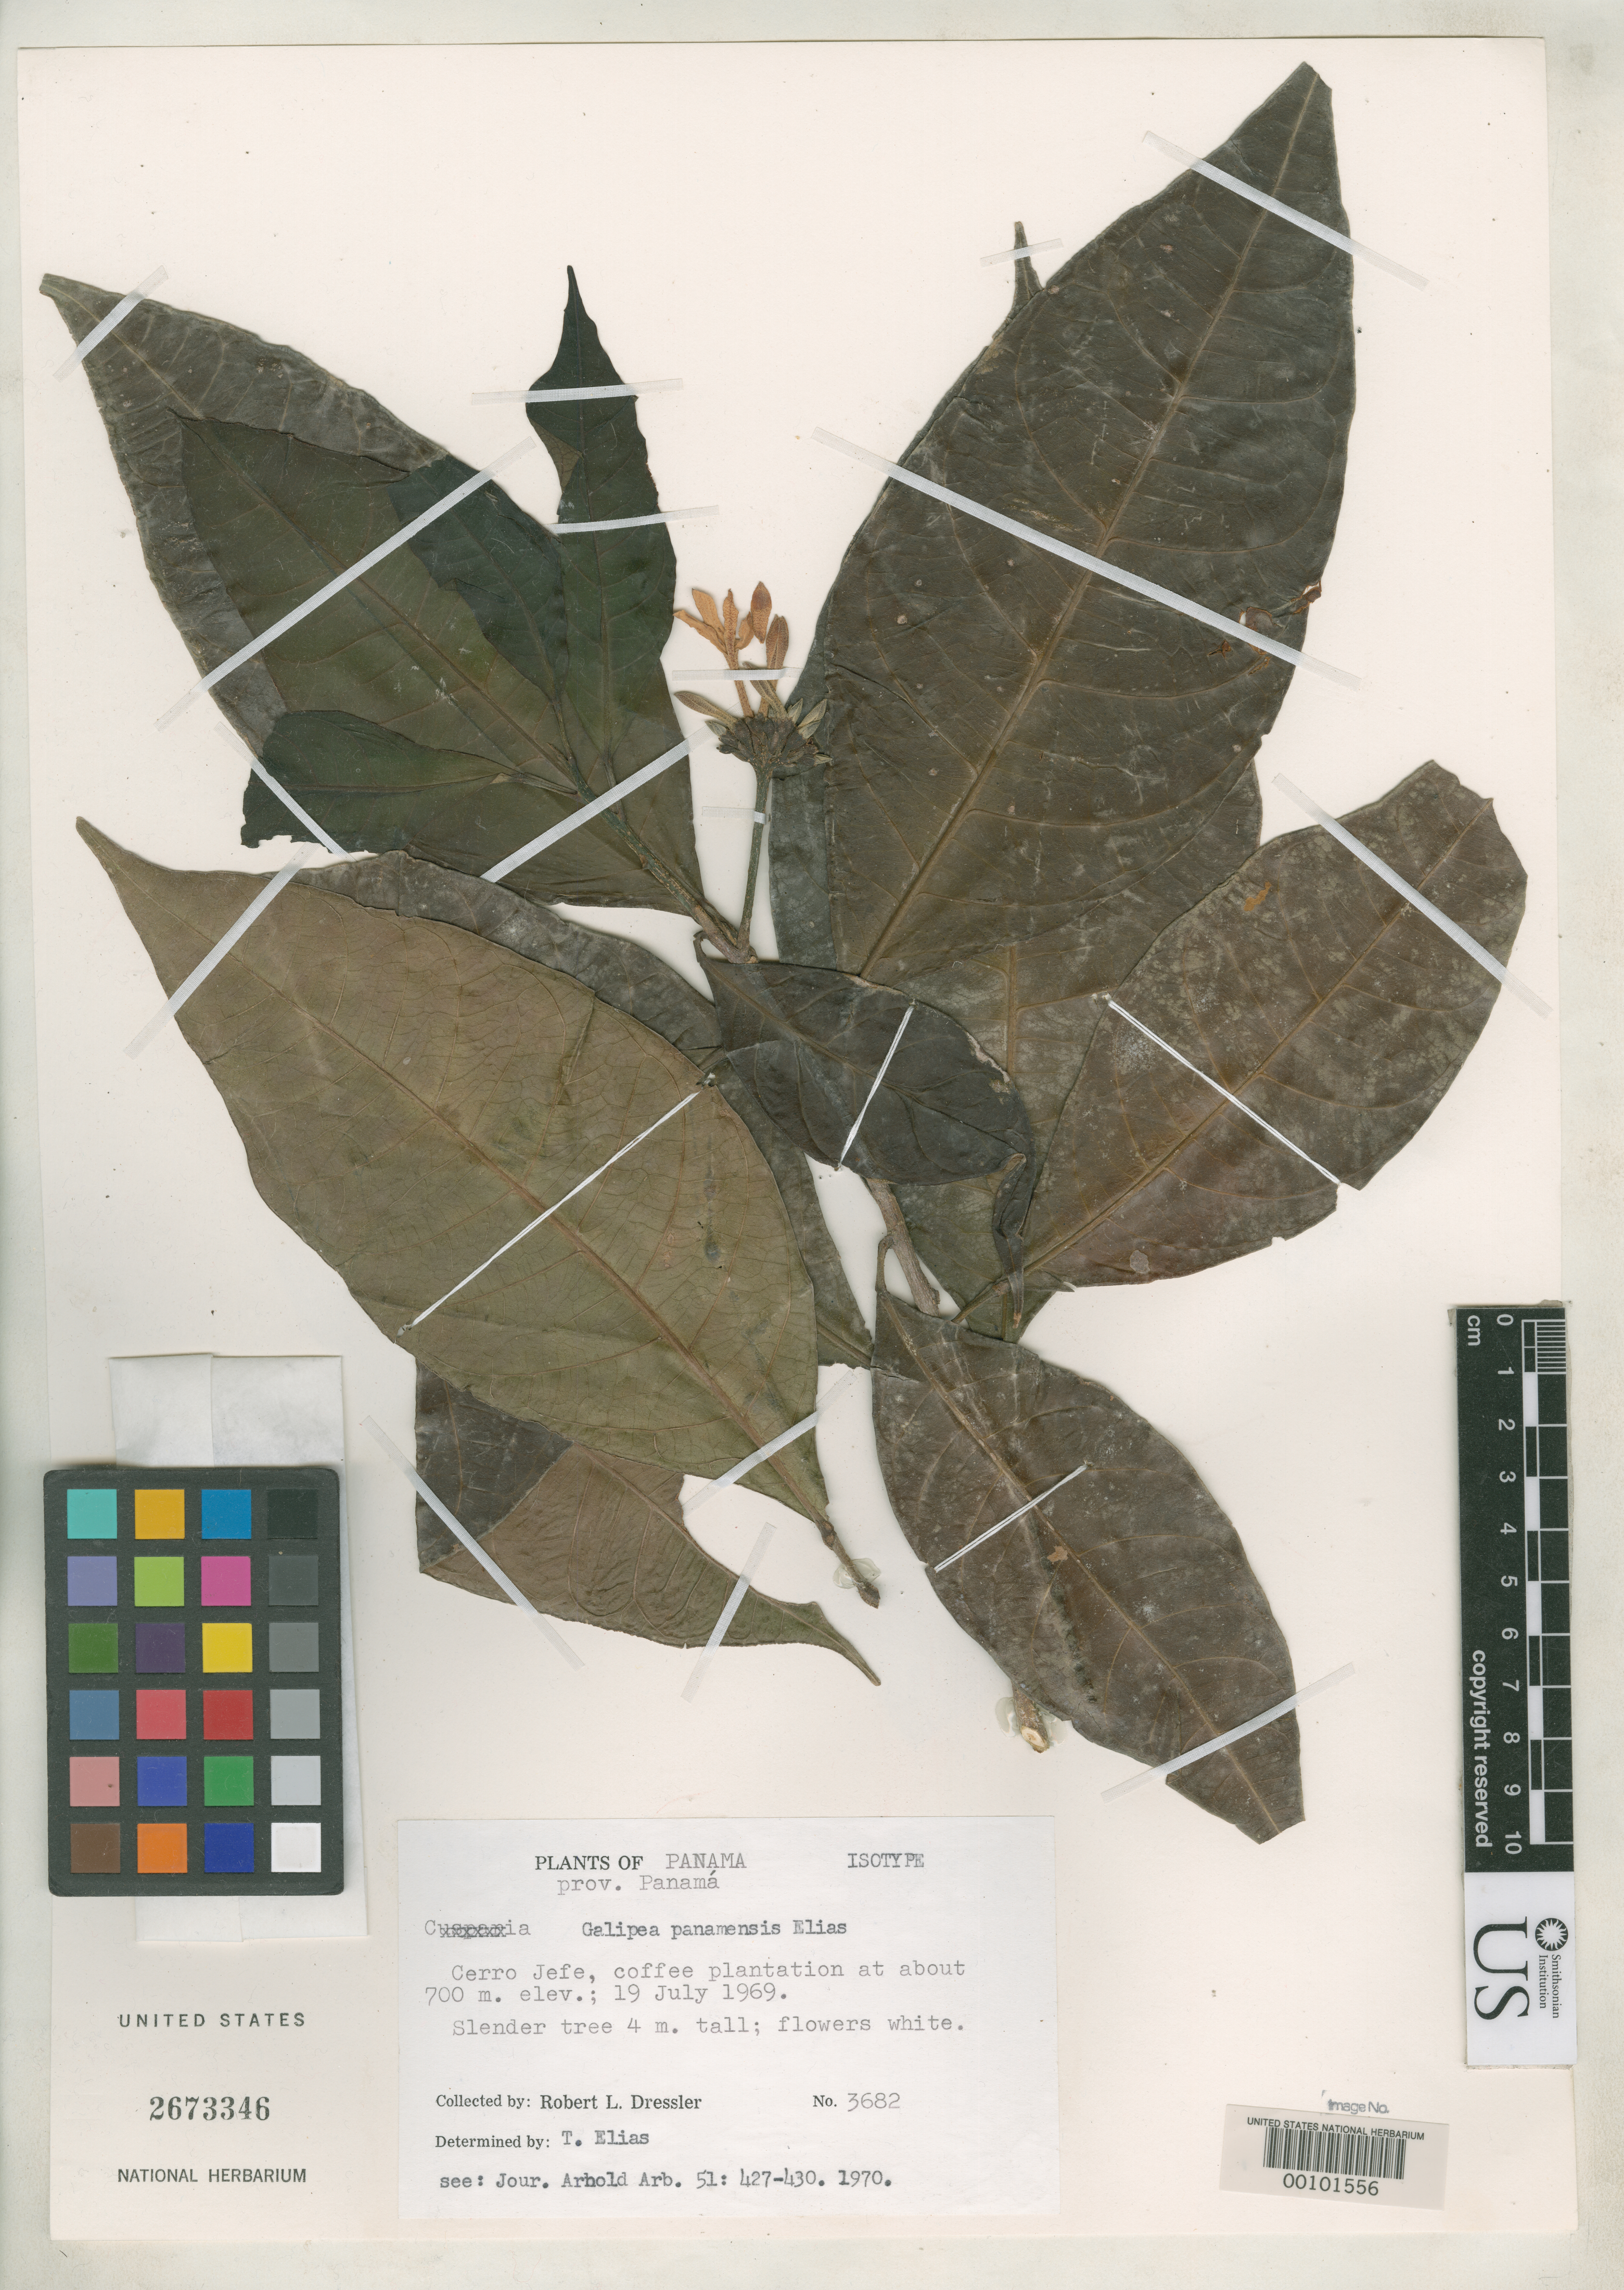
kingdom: Plantae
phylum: Tracheophyta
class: Magnoliopsida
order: Sapindales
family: Rutaceae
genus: Galipea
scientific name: Galipea panamensis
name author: T.S. Elias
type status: Isotype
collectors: R. Dressler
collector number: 3682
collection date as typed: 19 Jul 1969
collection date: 1969-07-19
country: Panama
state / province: Panamá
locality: Cerro Jefe.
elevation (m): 700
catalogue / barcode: US 2673346